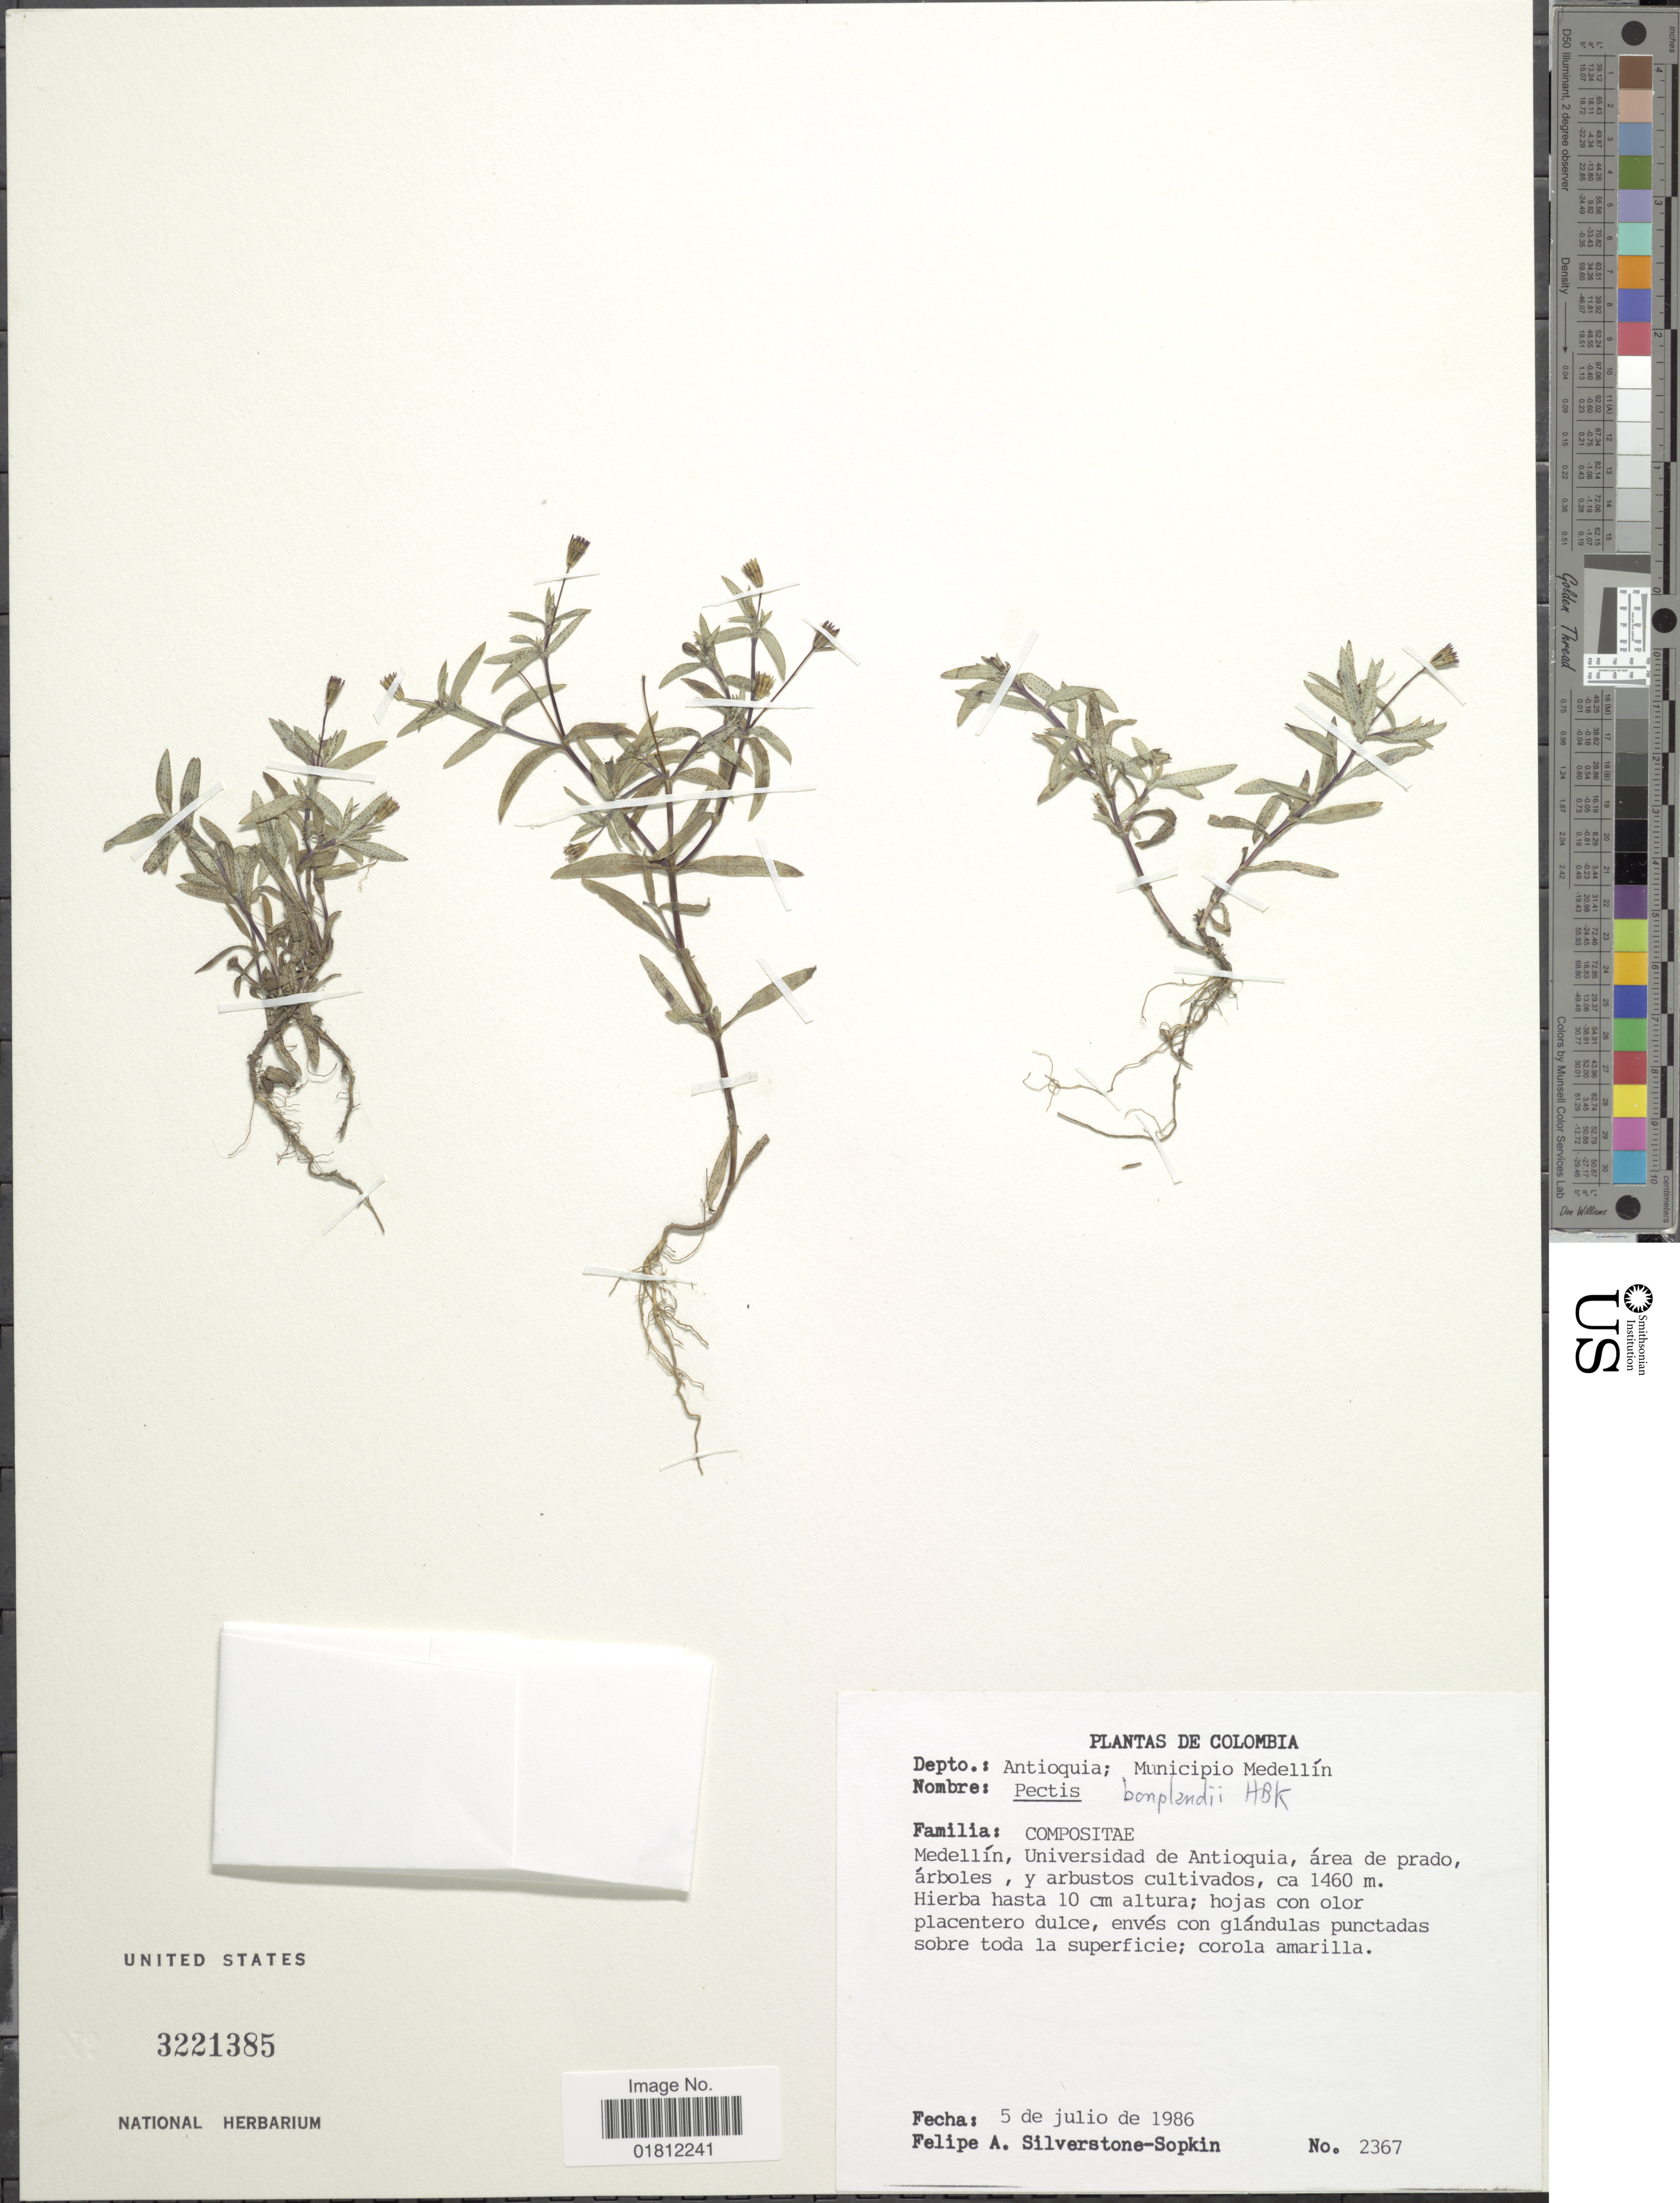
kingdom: Plantae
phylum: Tracheophyta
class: Magnoliopsida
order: Asterales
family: Asteraceae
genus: Pectis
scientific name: Pectis bonplandiana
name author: Kunth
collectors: P. A. Silverstone-Sopkin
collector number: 2367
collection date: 1986-07-05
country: Colombia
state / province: Antioquia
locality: Depto: Antioquia; Municipio Medellin. medellin, Universidad de Antioqui, area de prado arboles, y arbustos cultivados.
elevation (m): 1460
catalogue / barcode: US 3221385